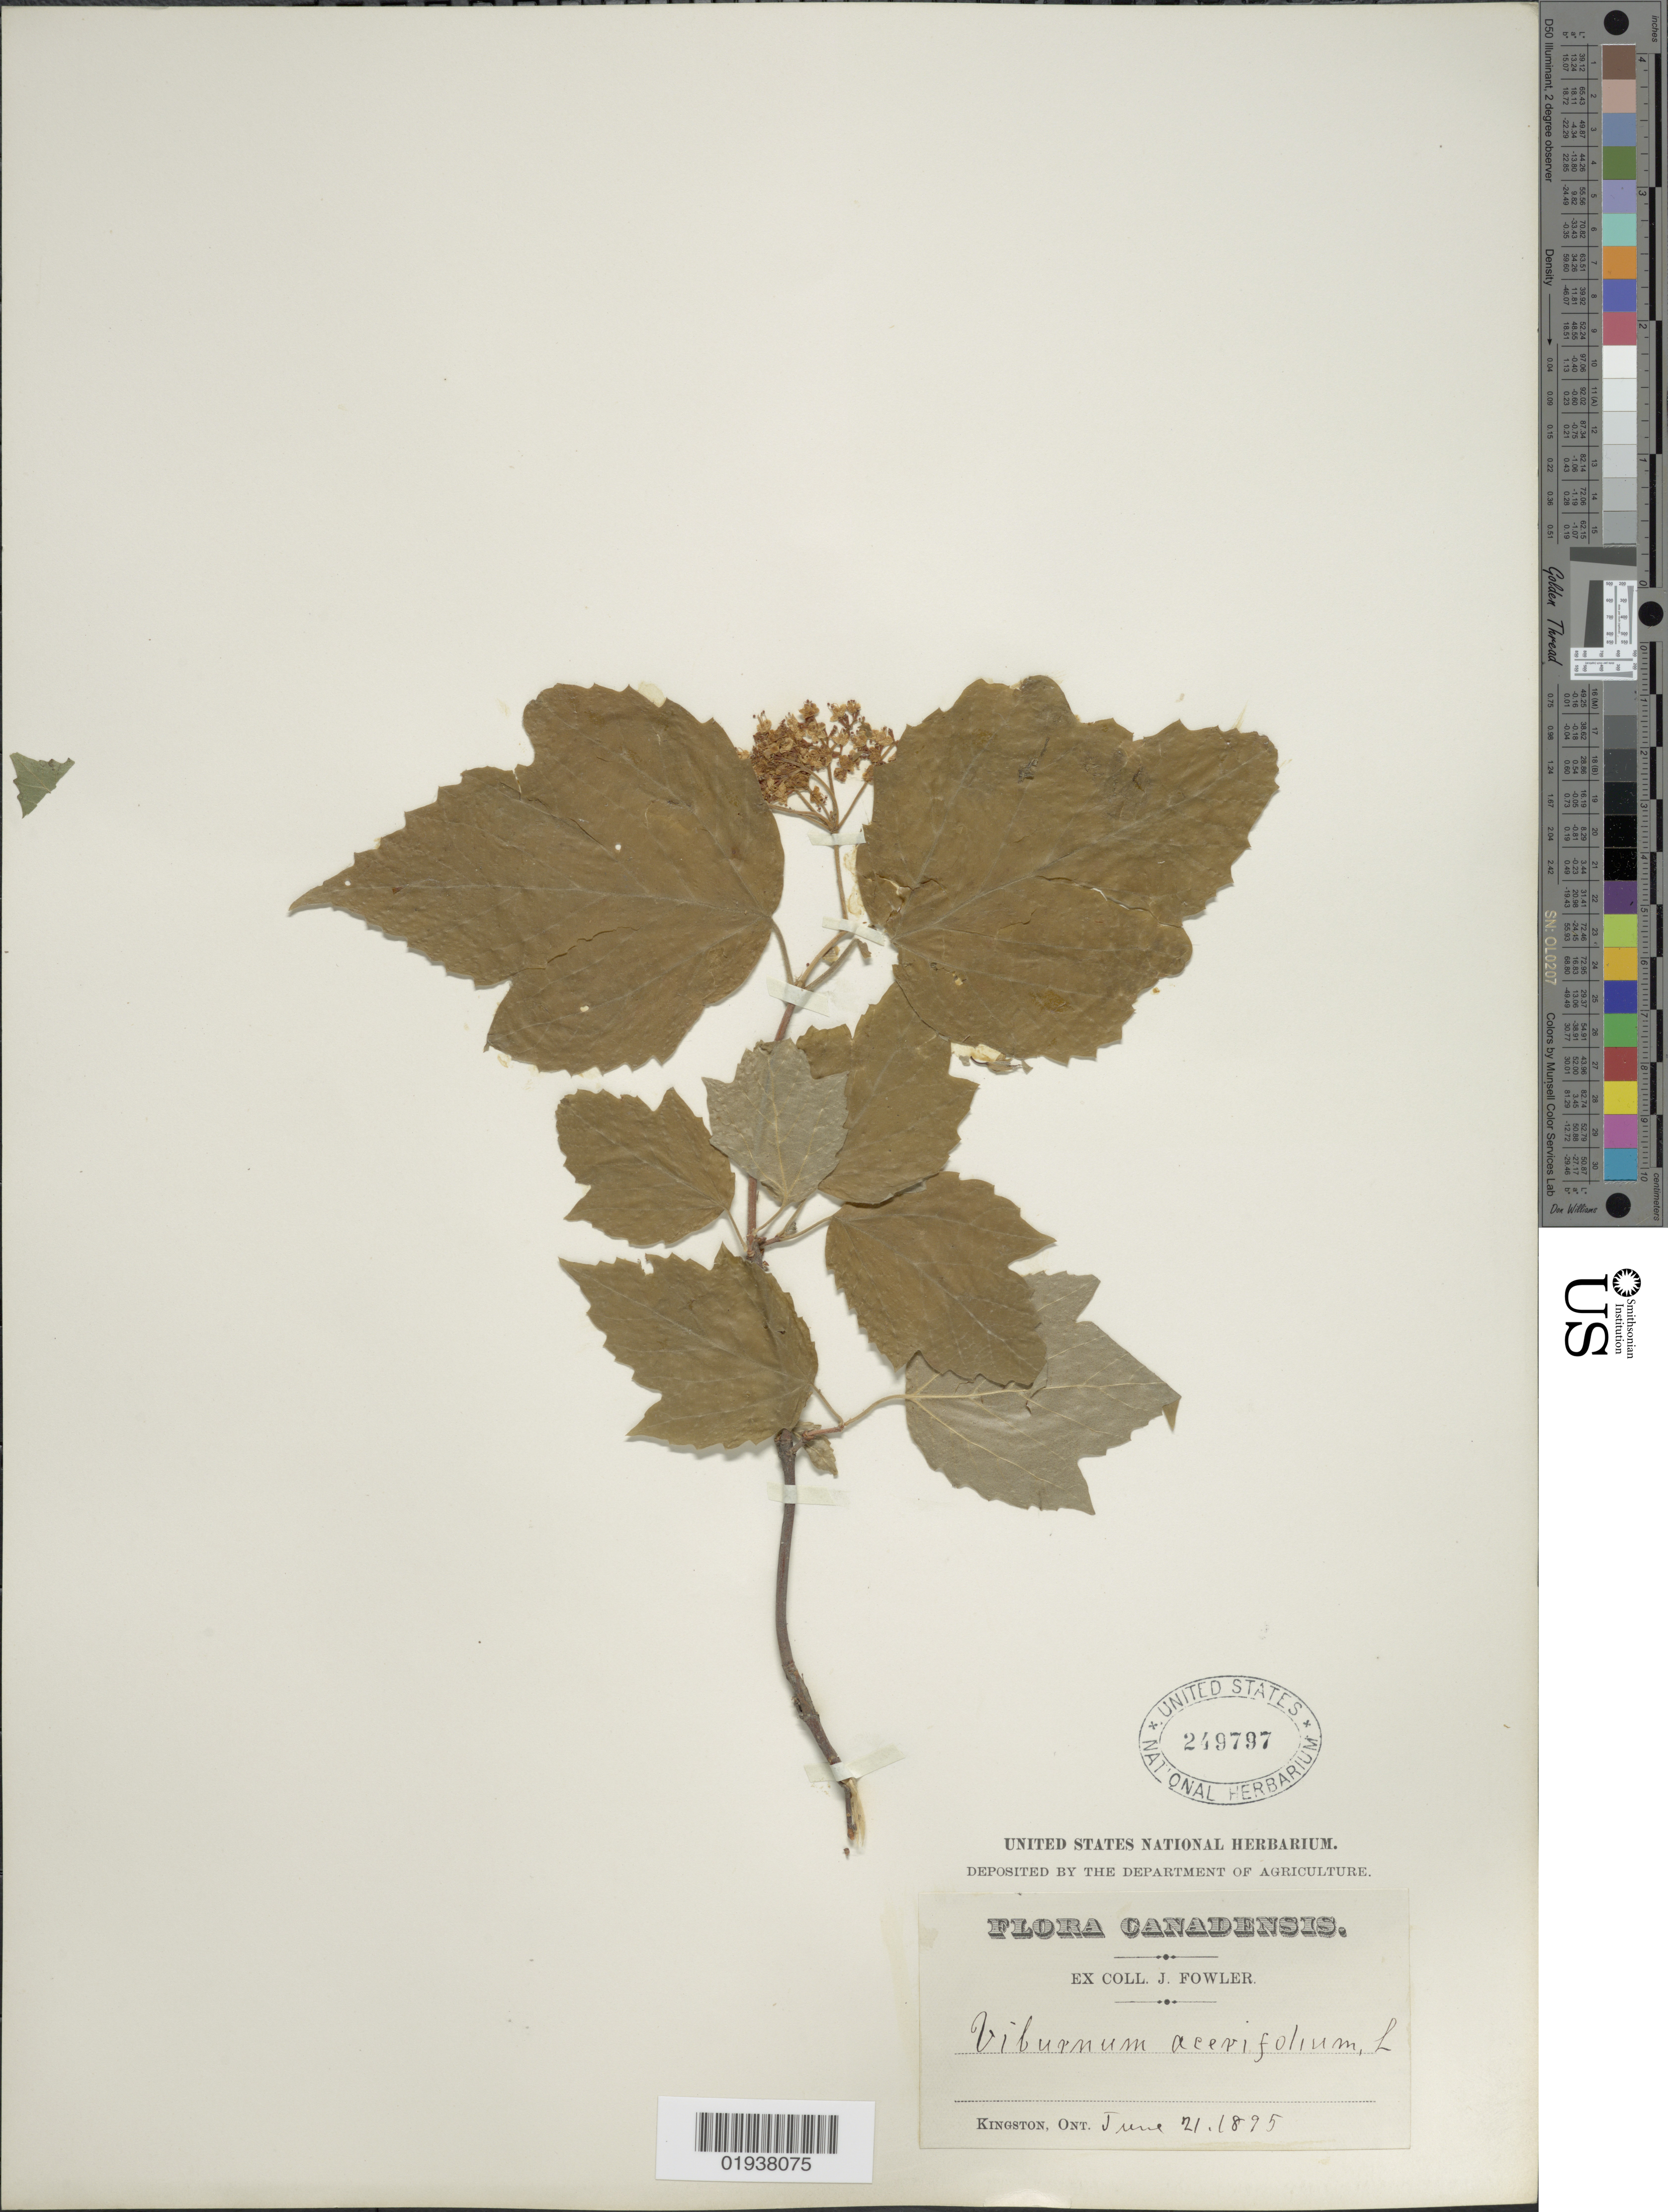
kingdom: Plantae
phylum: Tracheophyta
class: Magnoliopsida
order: Dipsacales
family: Viburnaceae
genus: Viburnum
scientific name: Viburnum acerifolium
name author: L.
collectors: J. P. Fowler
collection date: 1895-06-21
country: Canada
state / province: Ontario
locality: Kingston.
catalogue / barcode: US 249797